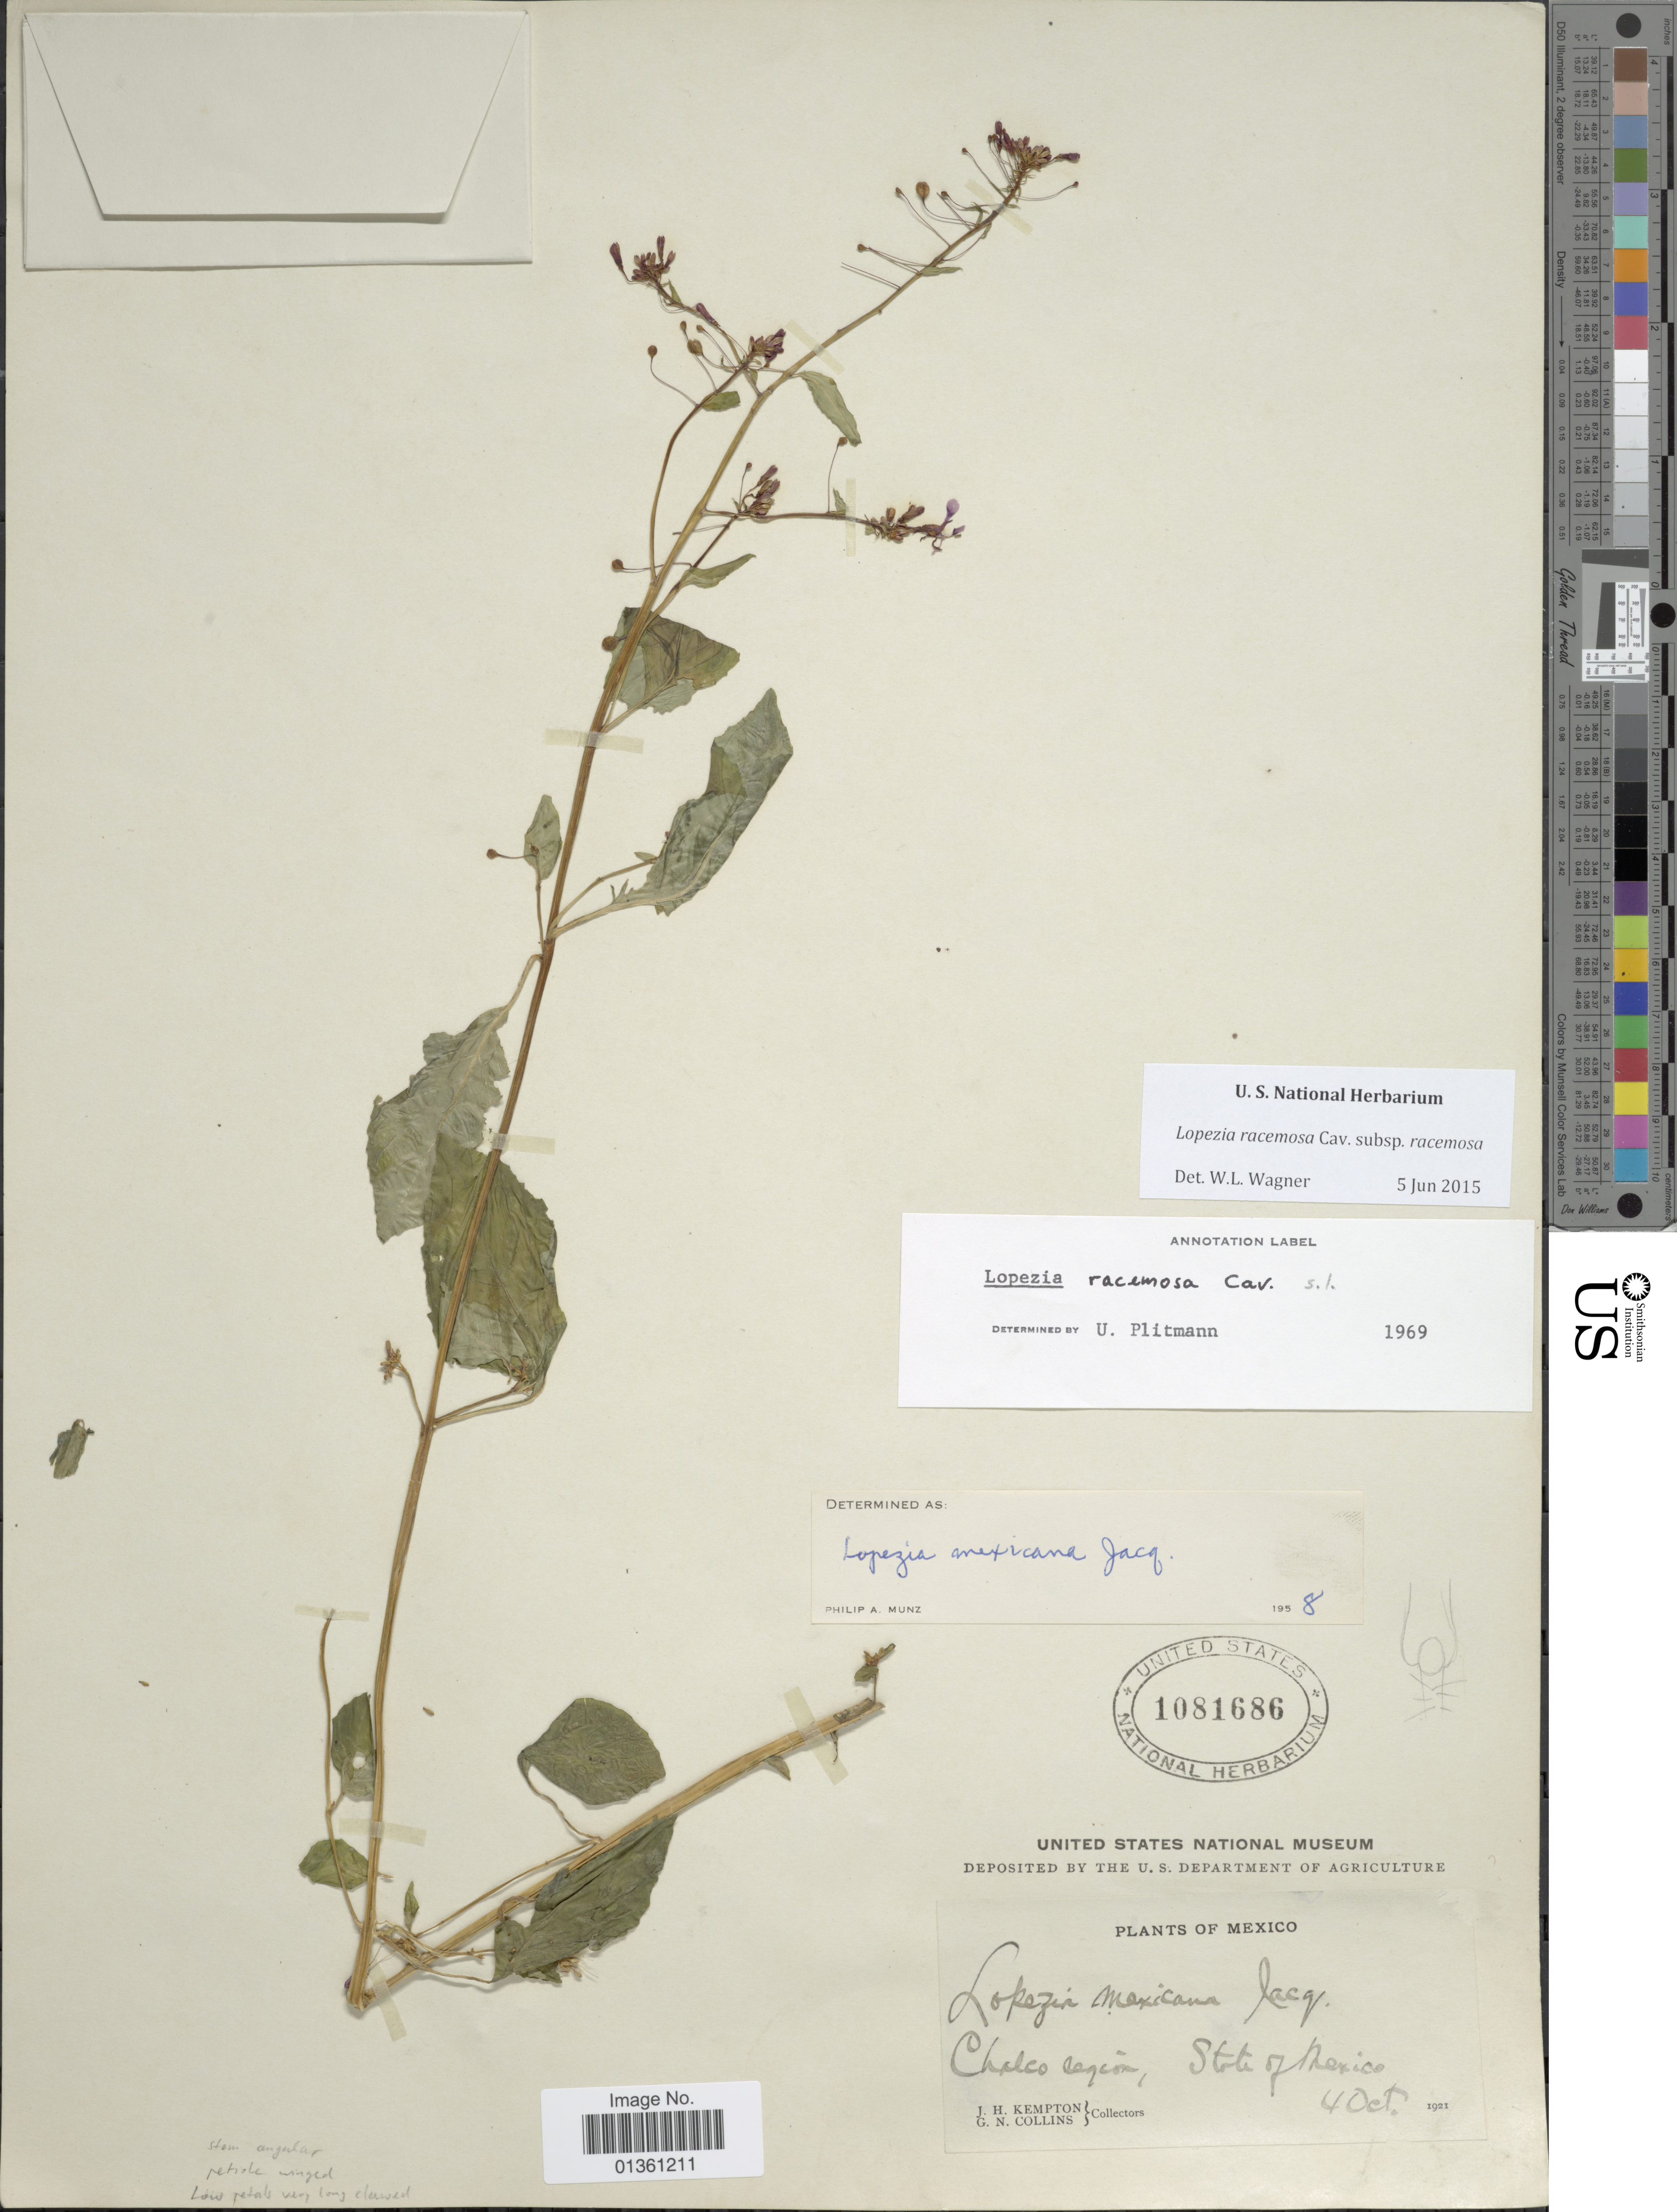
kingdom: Plantae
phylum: Tracheophyta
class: Magnoliopsida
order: Myrtales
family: Onagraceae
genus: Lopezia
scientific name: Lopezia racemosa subsp. racemosa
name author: Cav.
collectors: J. H. Kempton & G. Collins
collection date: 1921-10-04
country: Mexico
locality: Chalco region, State of Mexico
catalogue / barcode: US 1081686